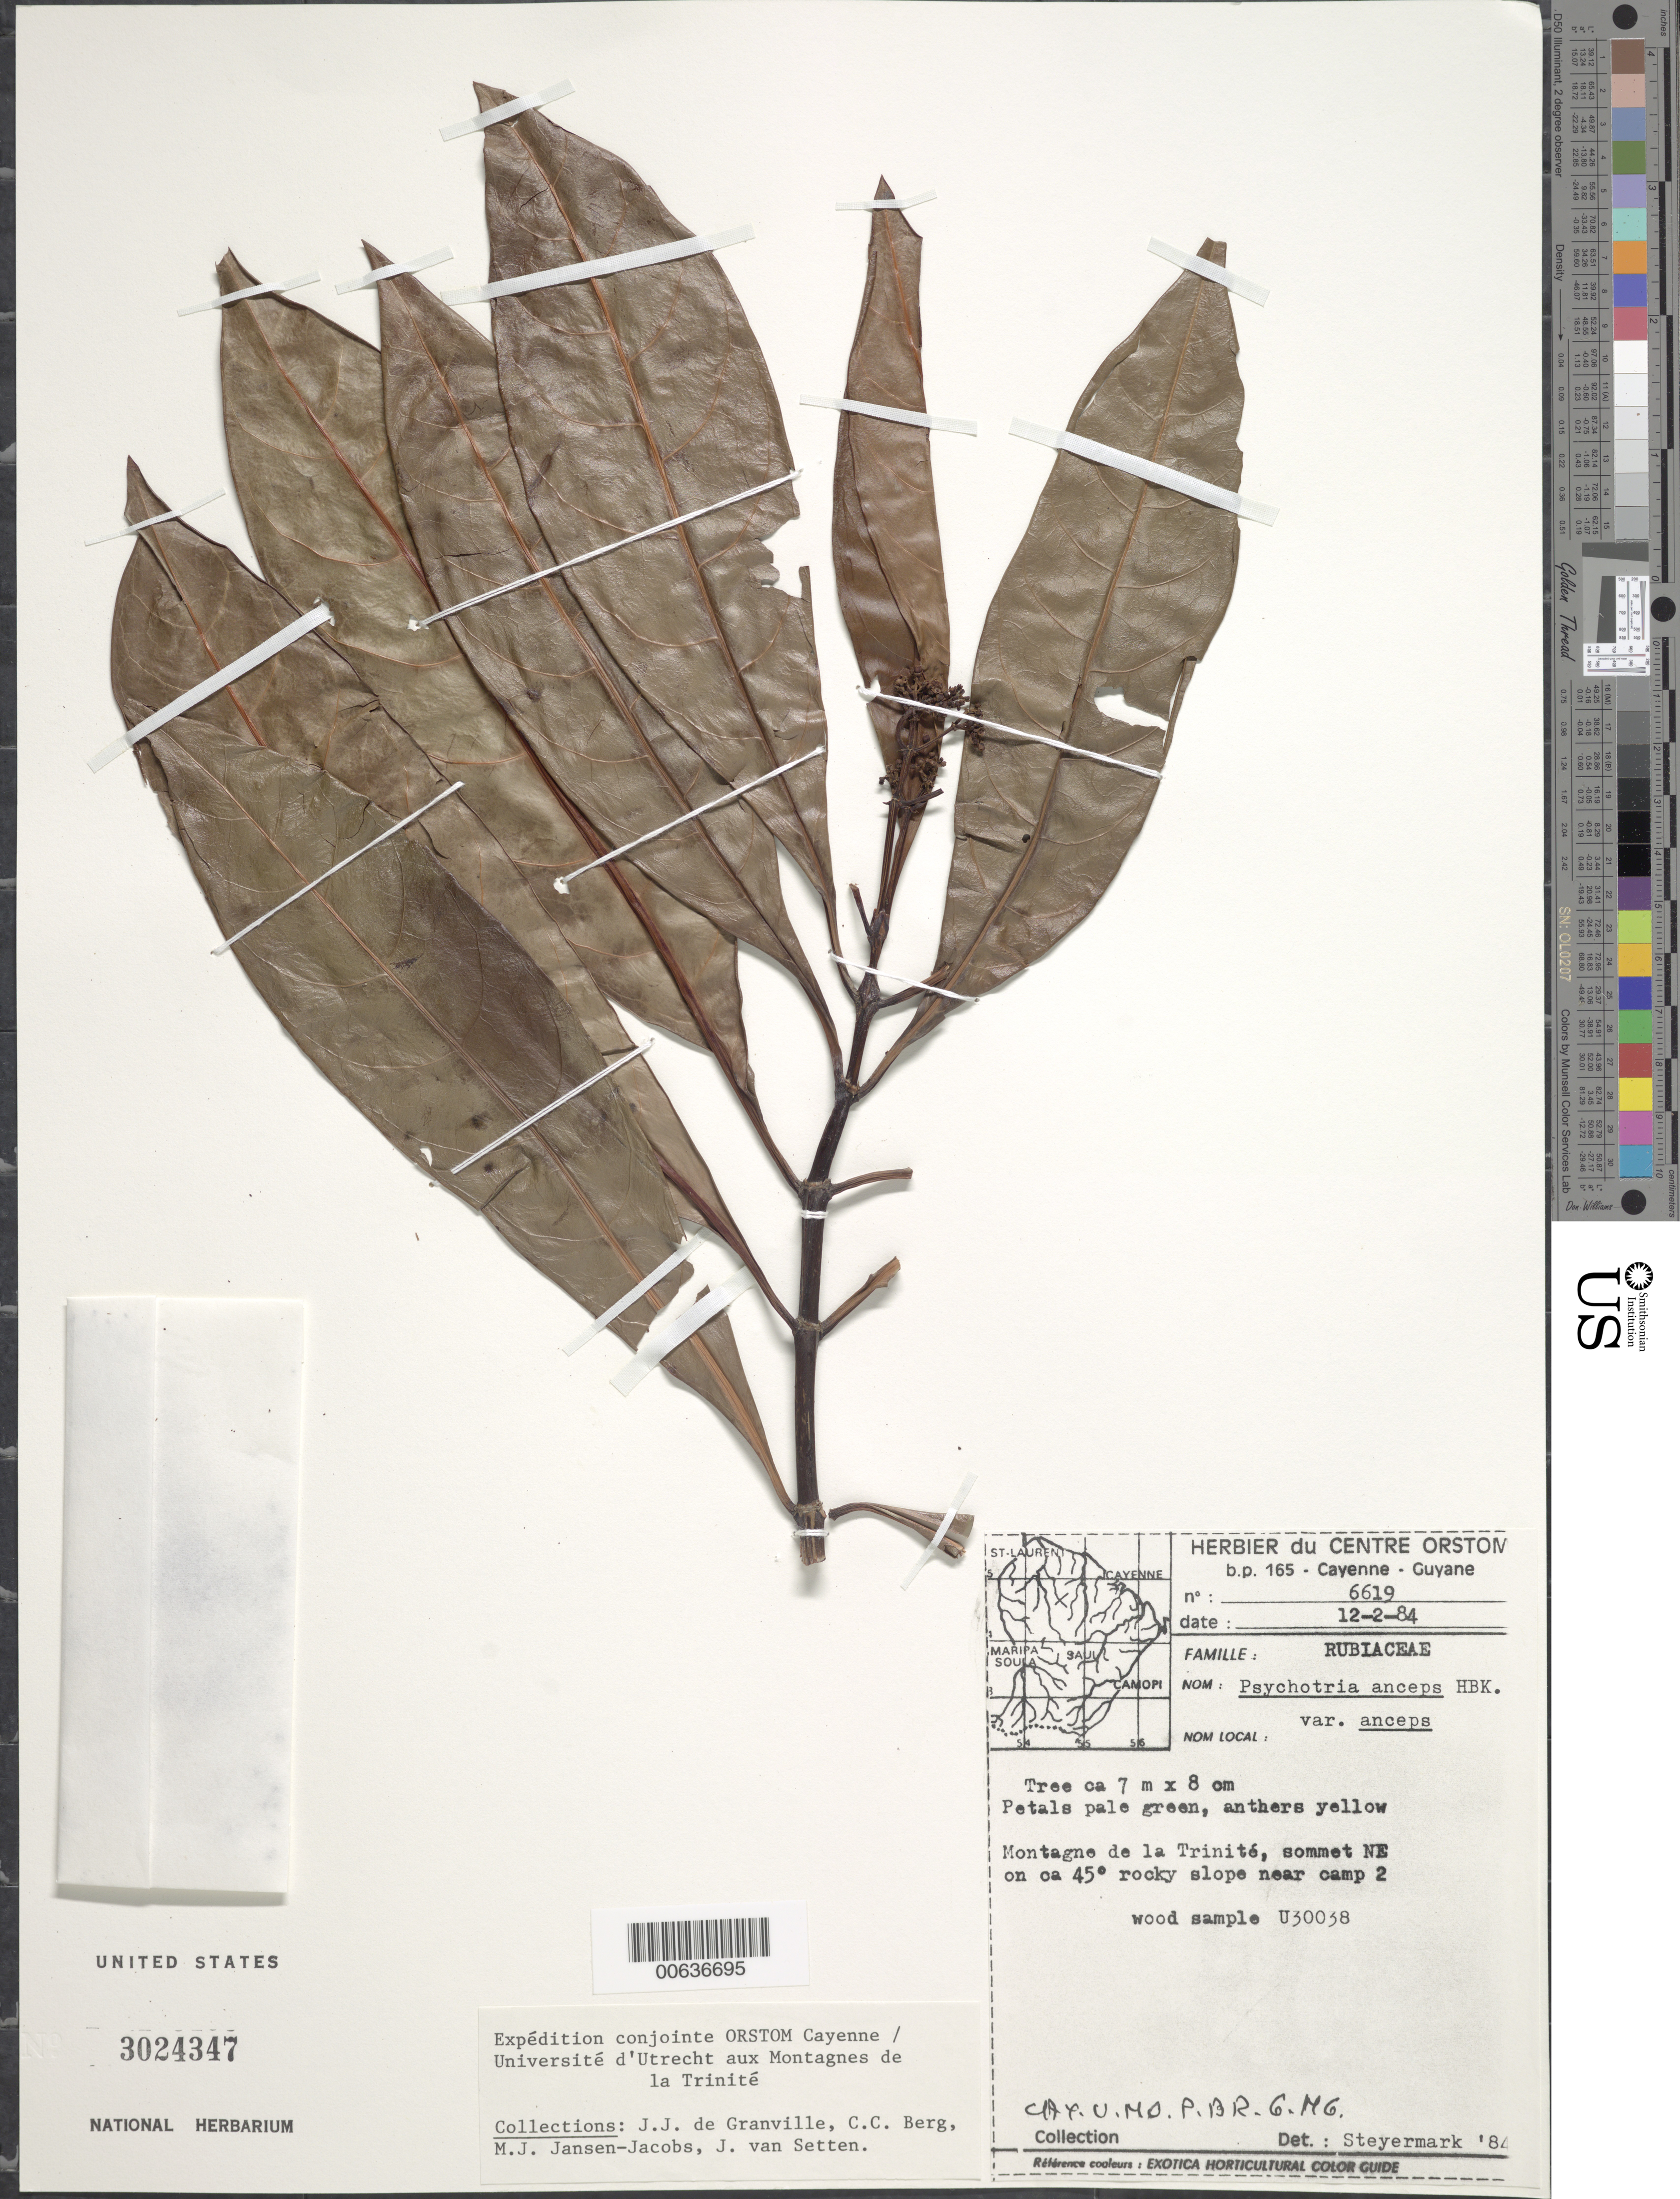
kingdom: Plantae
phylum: Tracheophyta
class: Magnoliopsida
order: Gentianales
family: Rubiaceae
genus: Psychotria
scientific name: Psychotria anceps var. anceps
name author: Kunth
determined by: Steyermark, Julian A., (VEN)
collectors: J.-J. de Granville, C. C. Berg, M. J. Jansen-Jacobs & J. van Setten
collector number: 6619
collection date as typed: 12-Feb-84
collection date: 1984-02-12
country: French Guiana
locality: Montagnes de la Trinité, sommet NE, near camp 2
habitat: On a 45º slope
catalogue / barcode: US 3024347